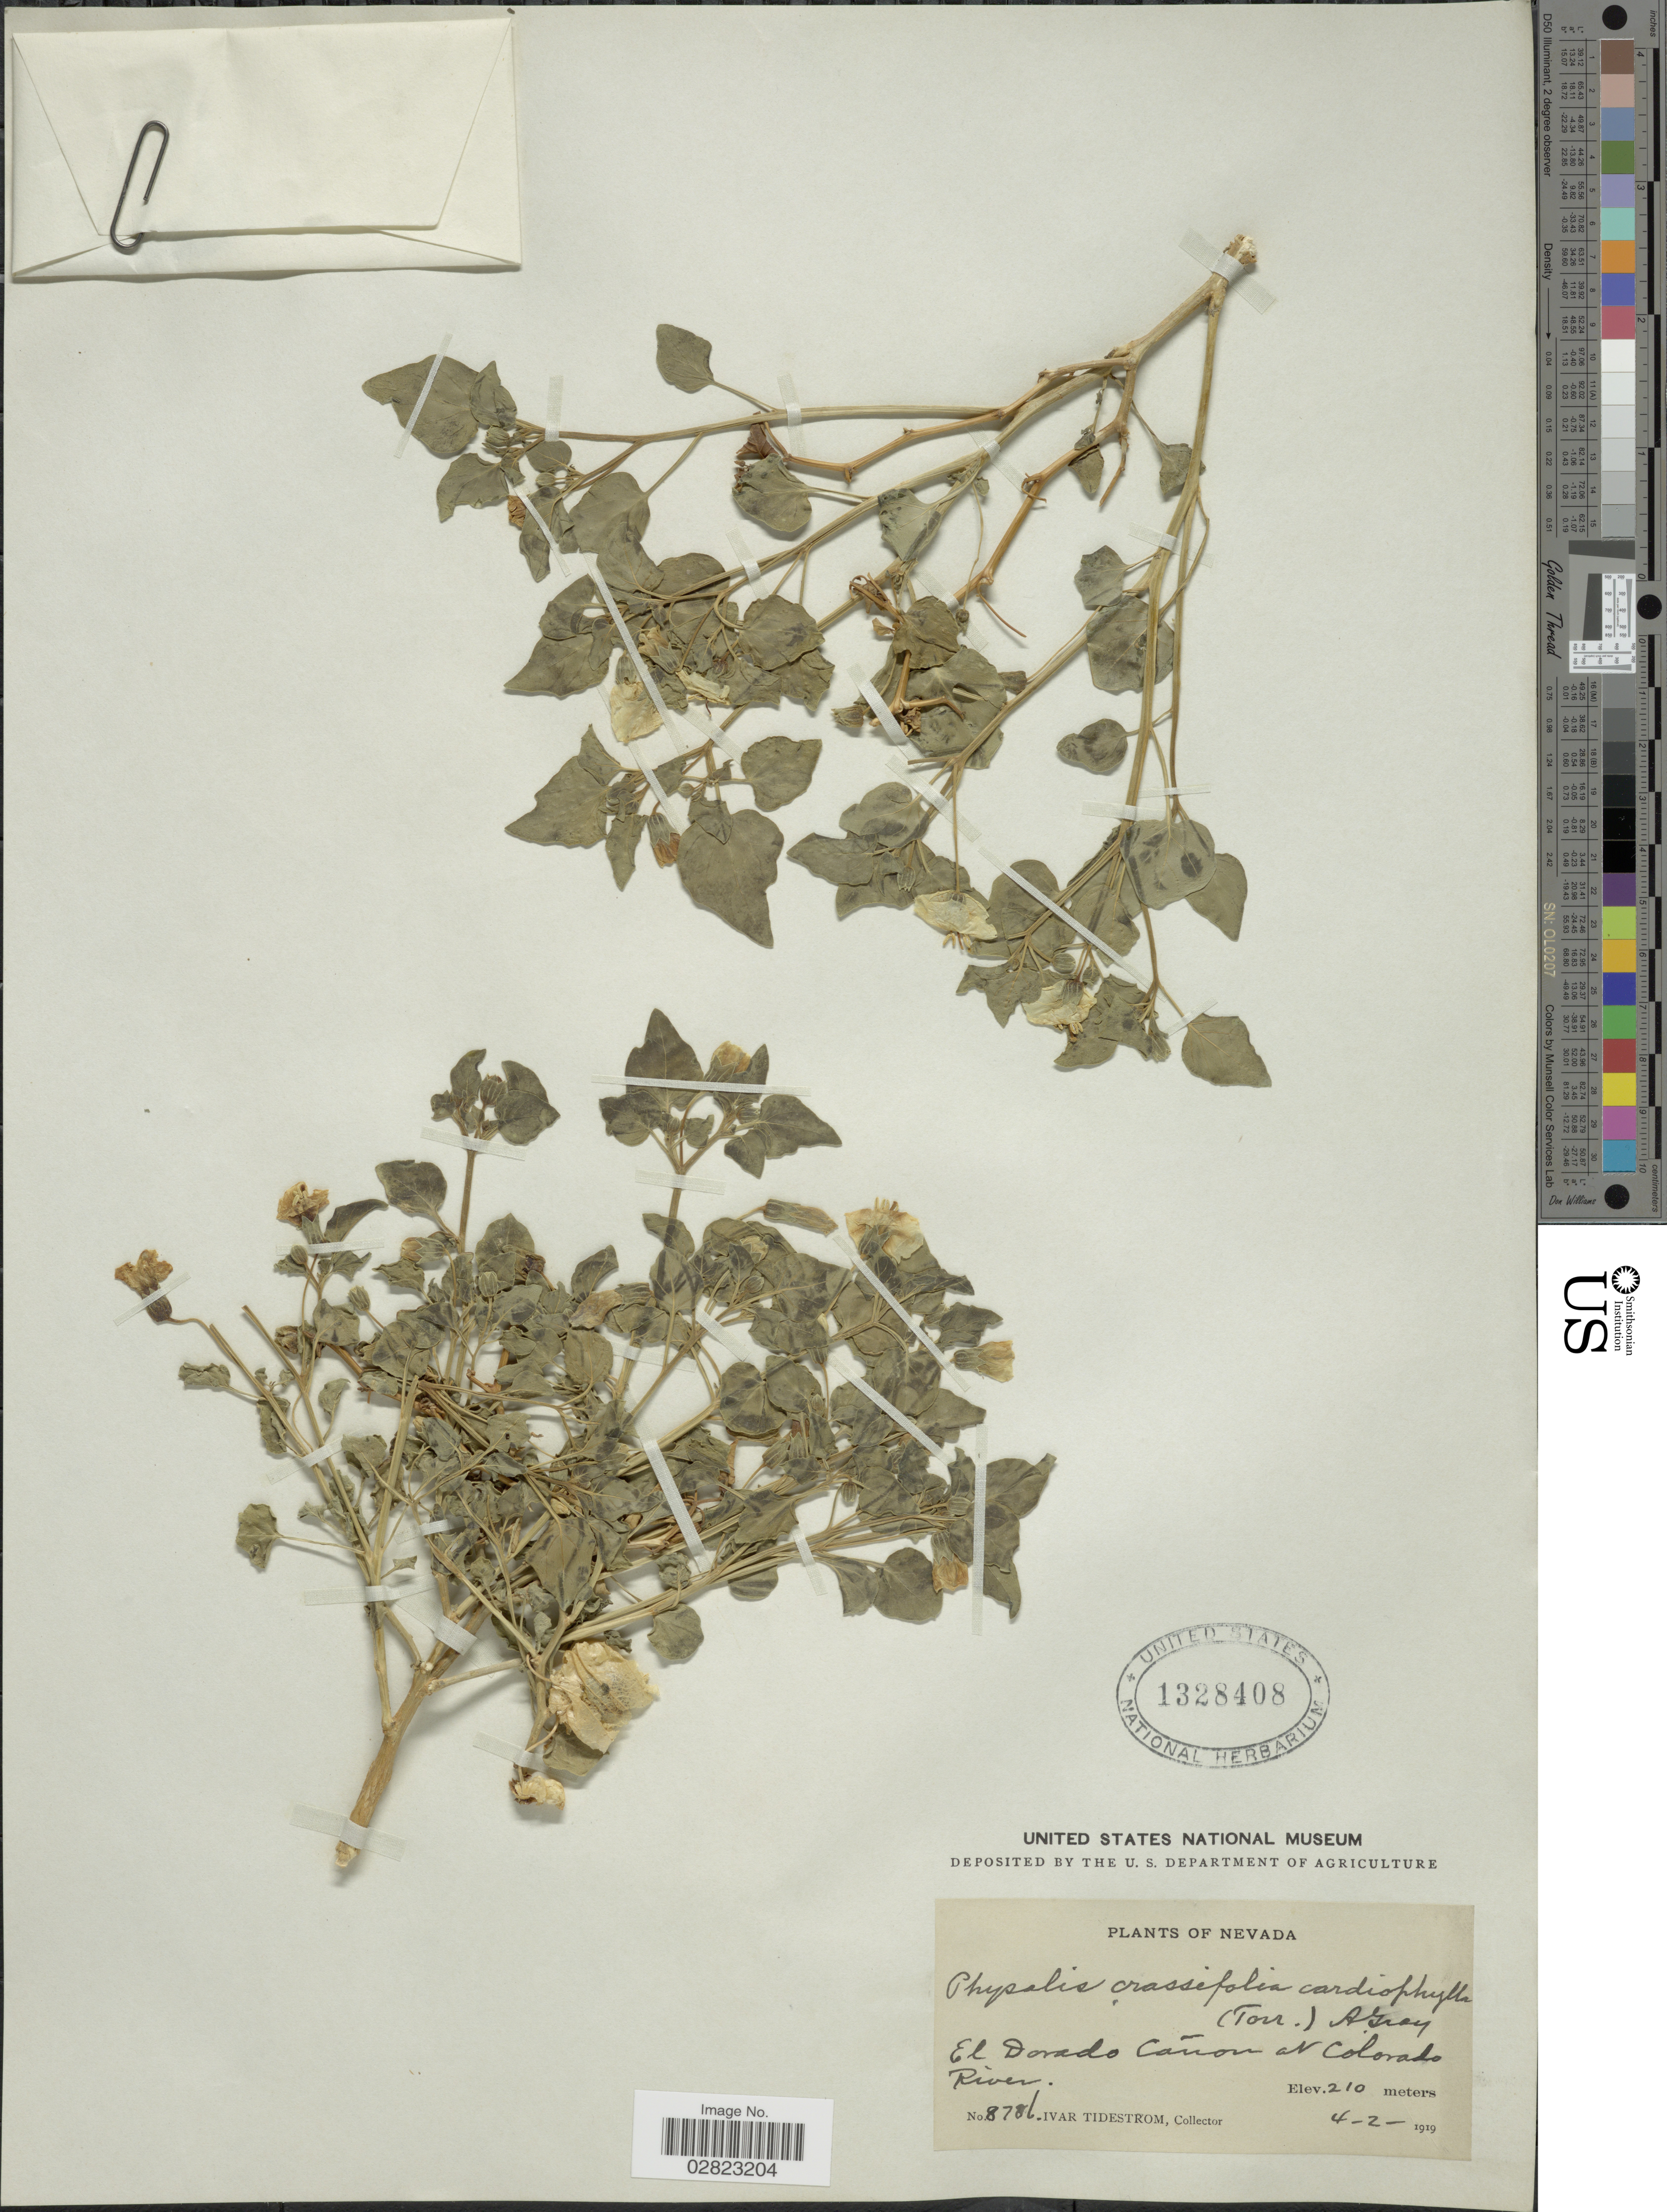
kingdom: Plantae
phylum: Tracheophyta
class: Magnoliopsida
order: Solanales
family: Solanaceae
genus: Physalis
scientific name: Physalis crassifolia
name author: Benth.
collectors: I. F. Tidestrom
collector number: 8786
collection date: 1919-04-02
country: United States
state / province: Nevada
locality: El Dorado Cañon at Colorado River.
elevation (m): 210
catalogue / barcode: US 1328408